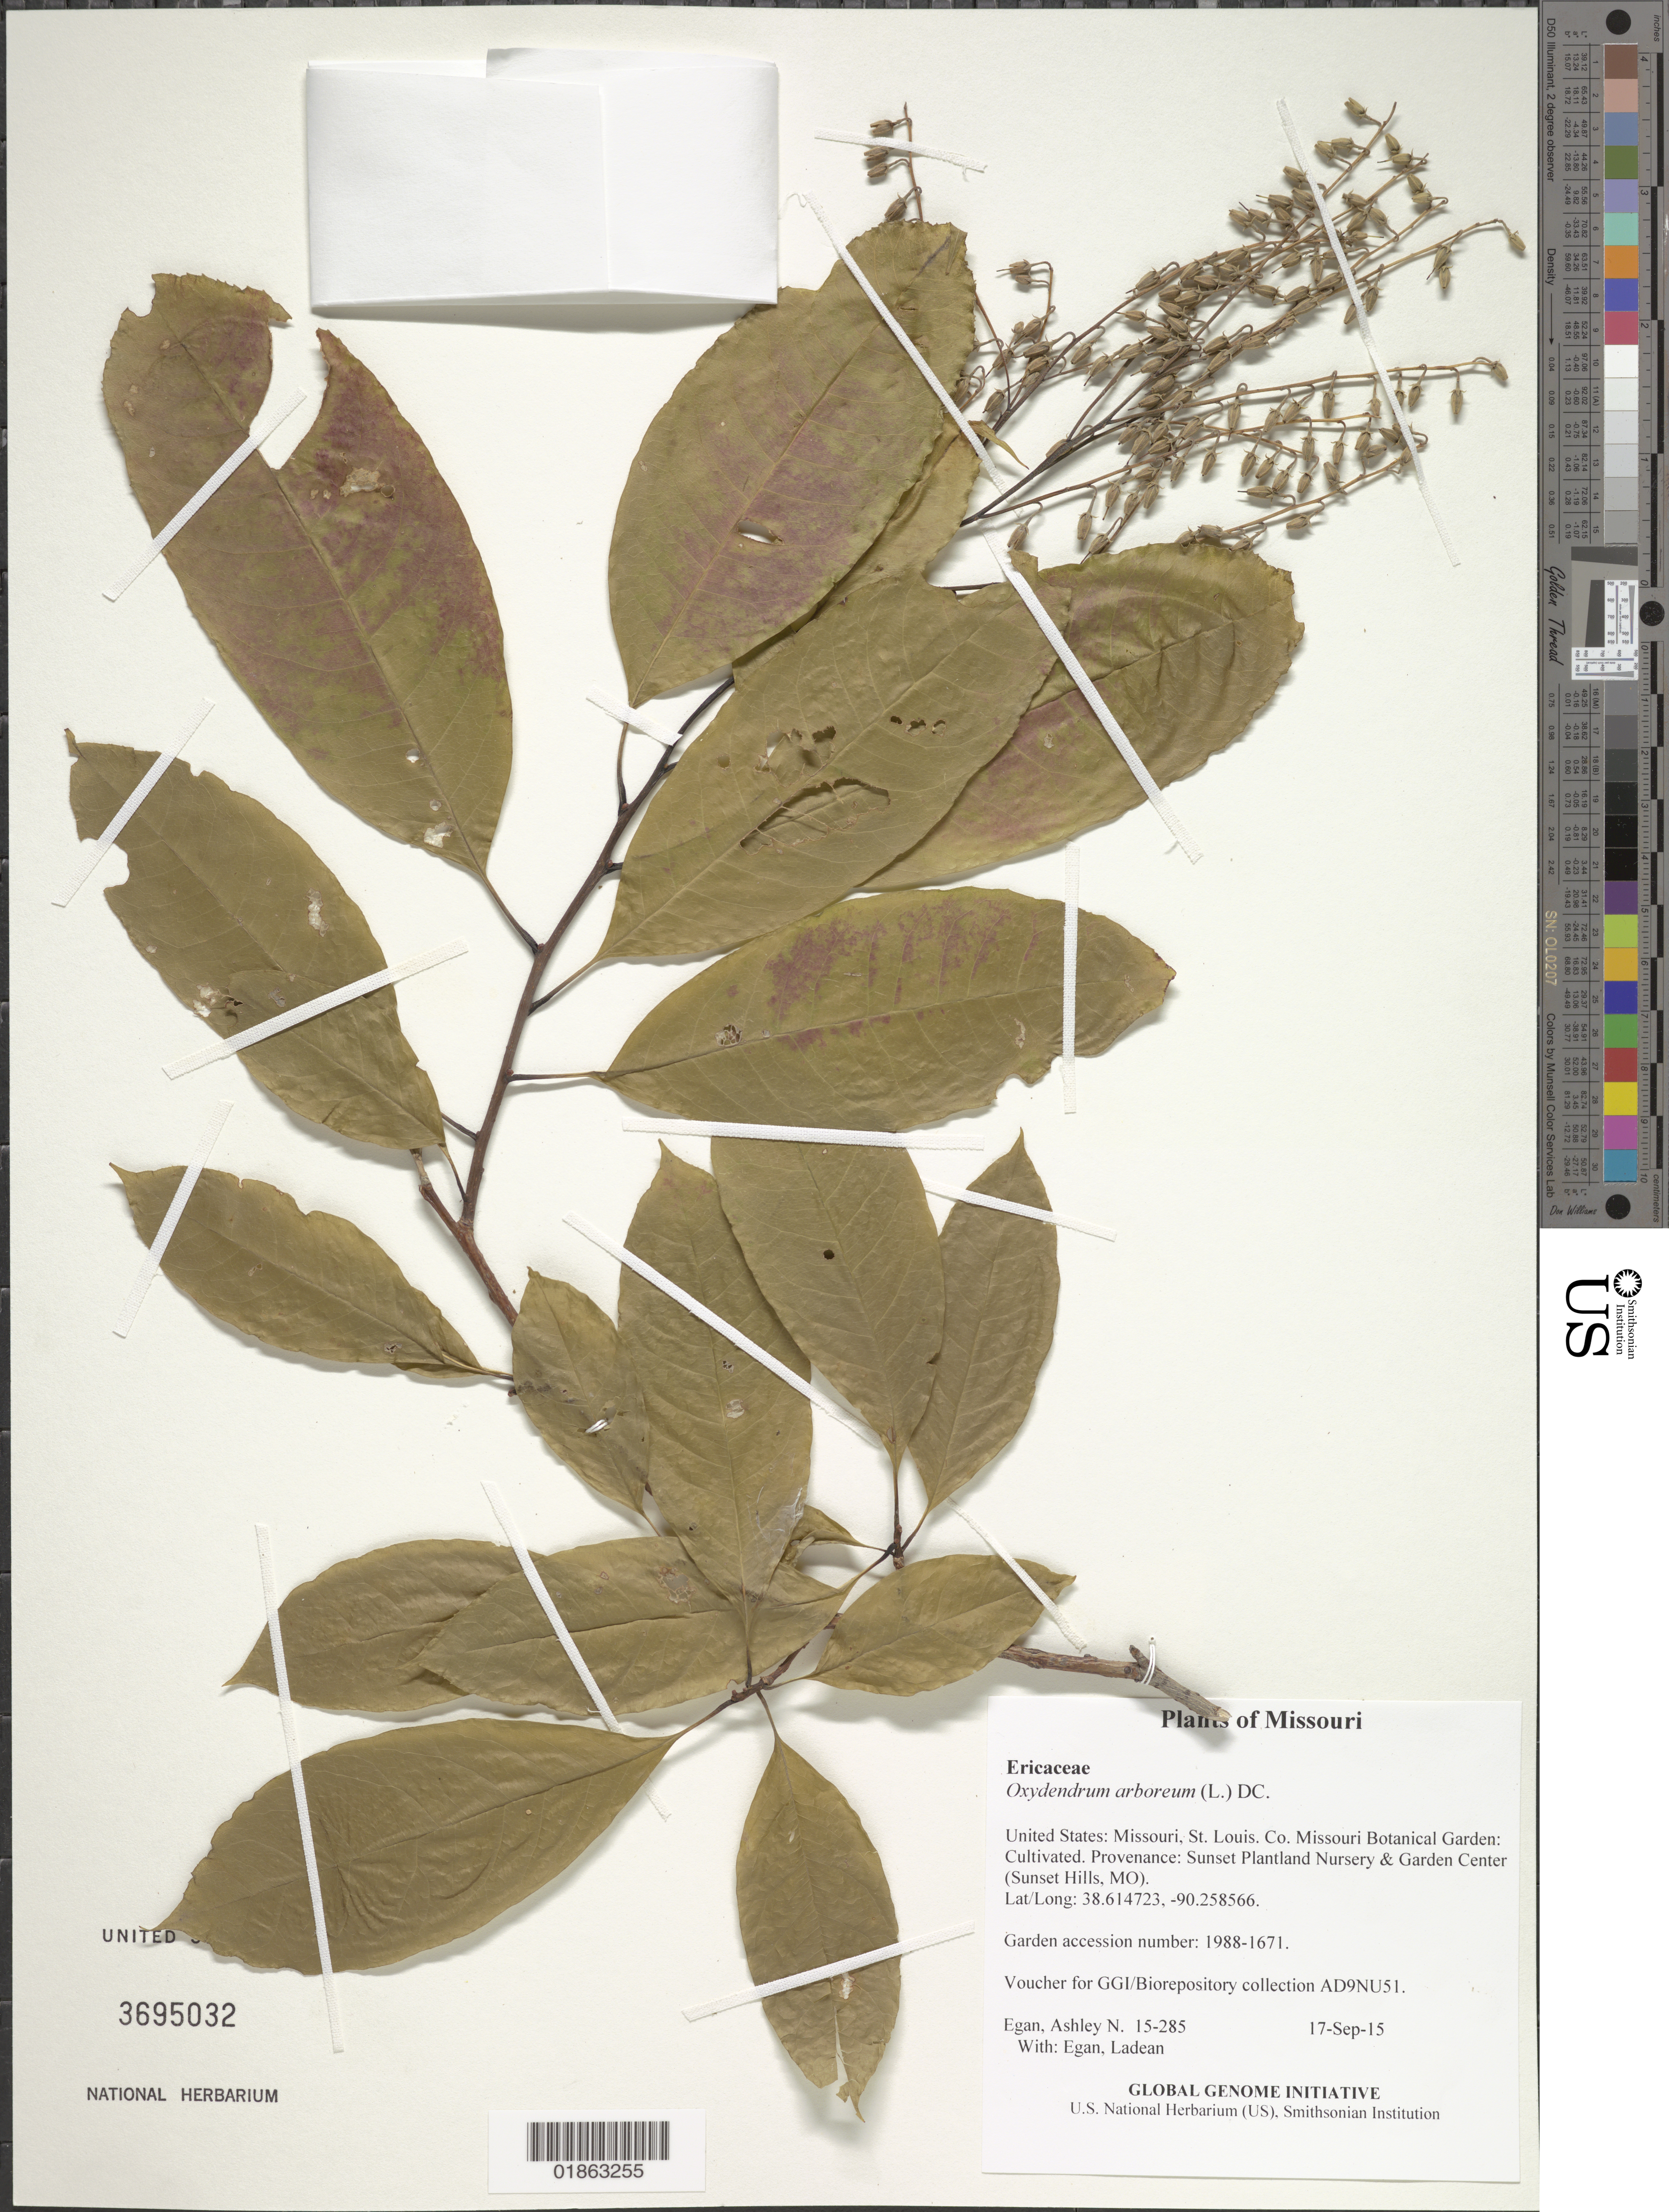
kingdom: Plantae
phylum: Tracheophyta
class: Magnoliopsida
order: Ericales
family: Ericaceae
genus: Oxydendrum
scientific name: Oxydendrum arboreum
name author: (L.) DC.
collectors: A. N. Egan & L. Egan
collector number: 15-285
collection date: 2015-09-17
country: United States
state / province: Missouri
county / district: St. Louis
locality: Missouri Botanical Garden: Cultivated. Provenance: Sunset Plantland Nursery & Garden Center (Sunset Hills, MO)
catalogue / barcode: US 3695032